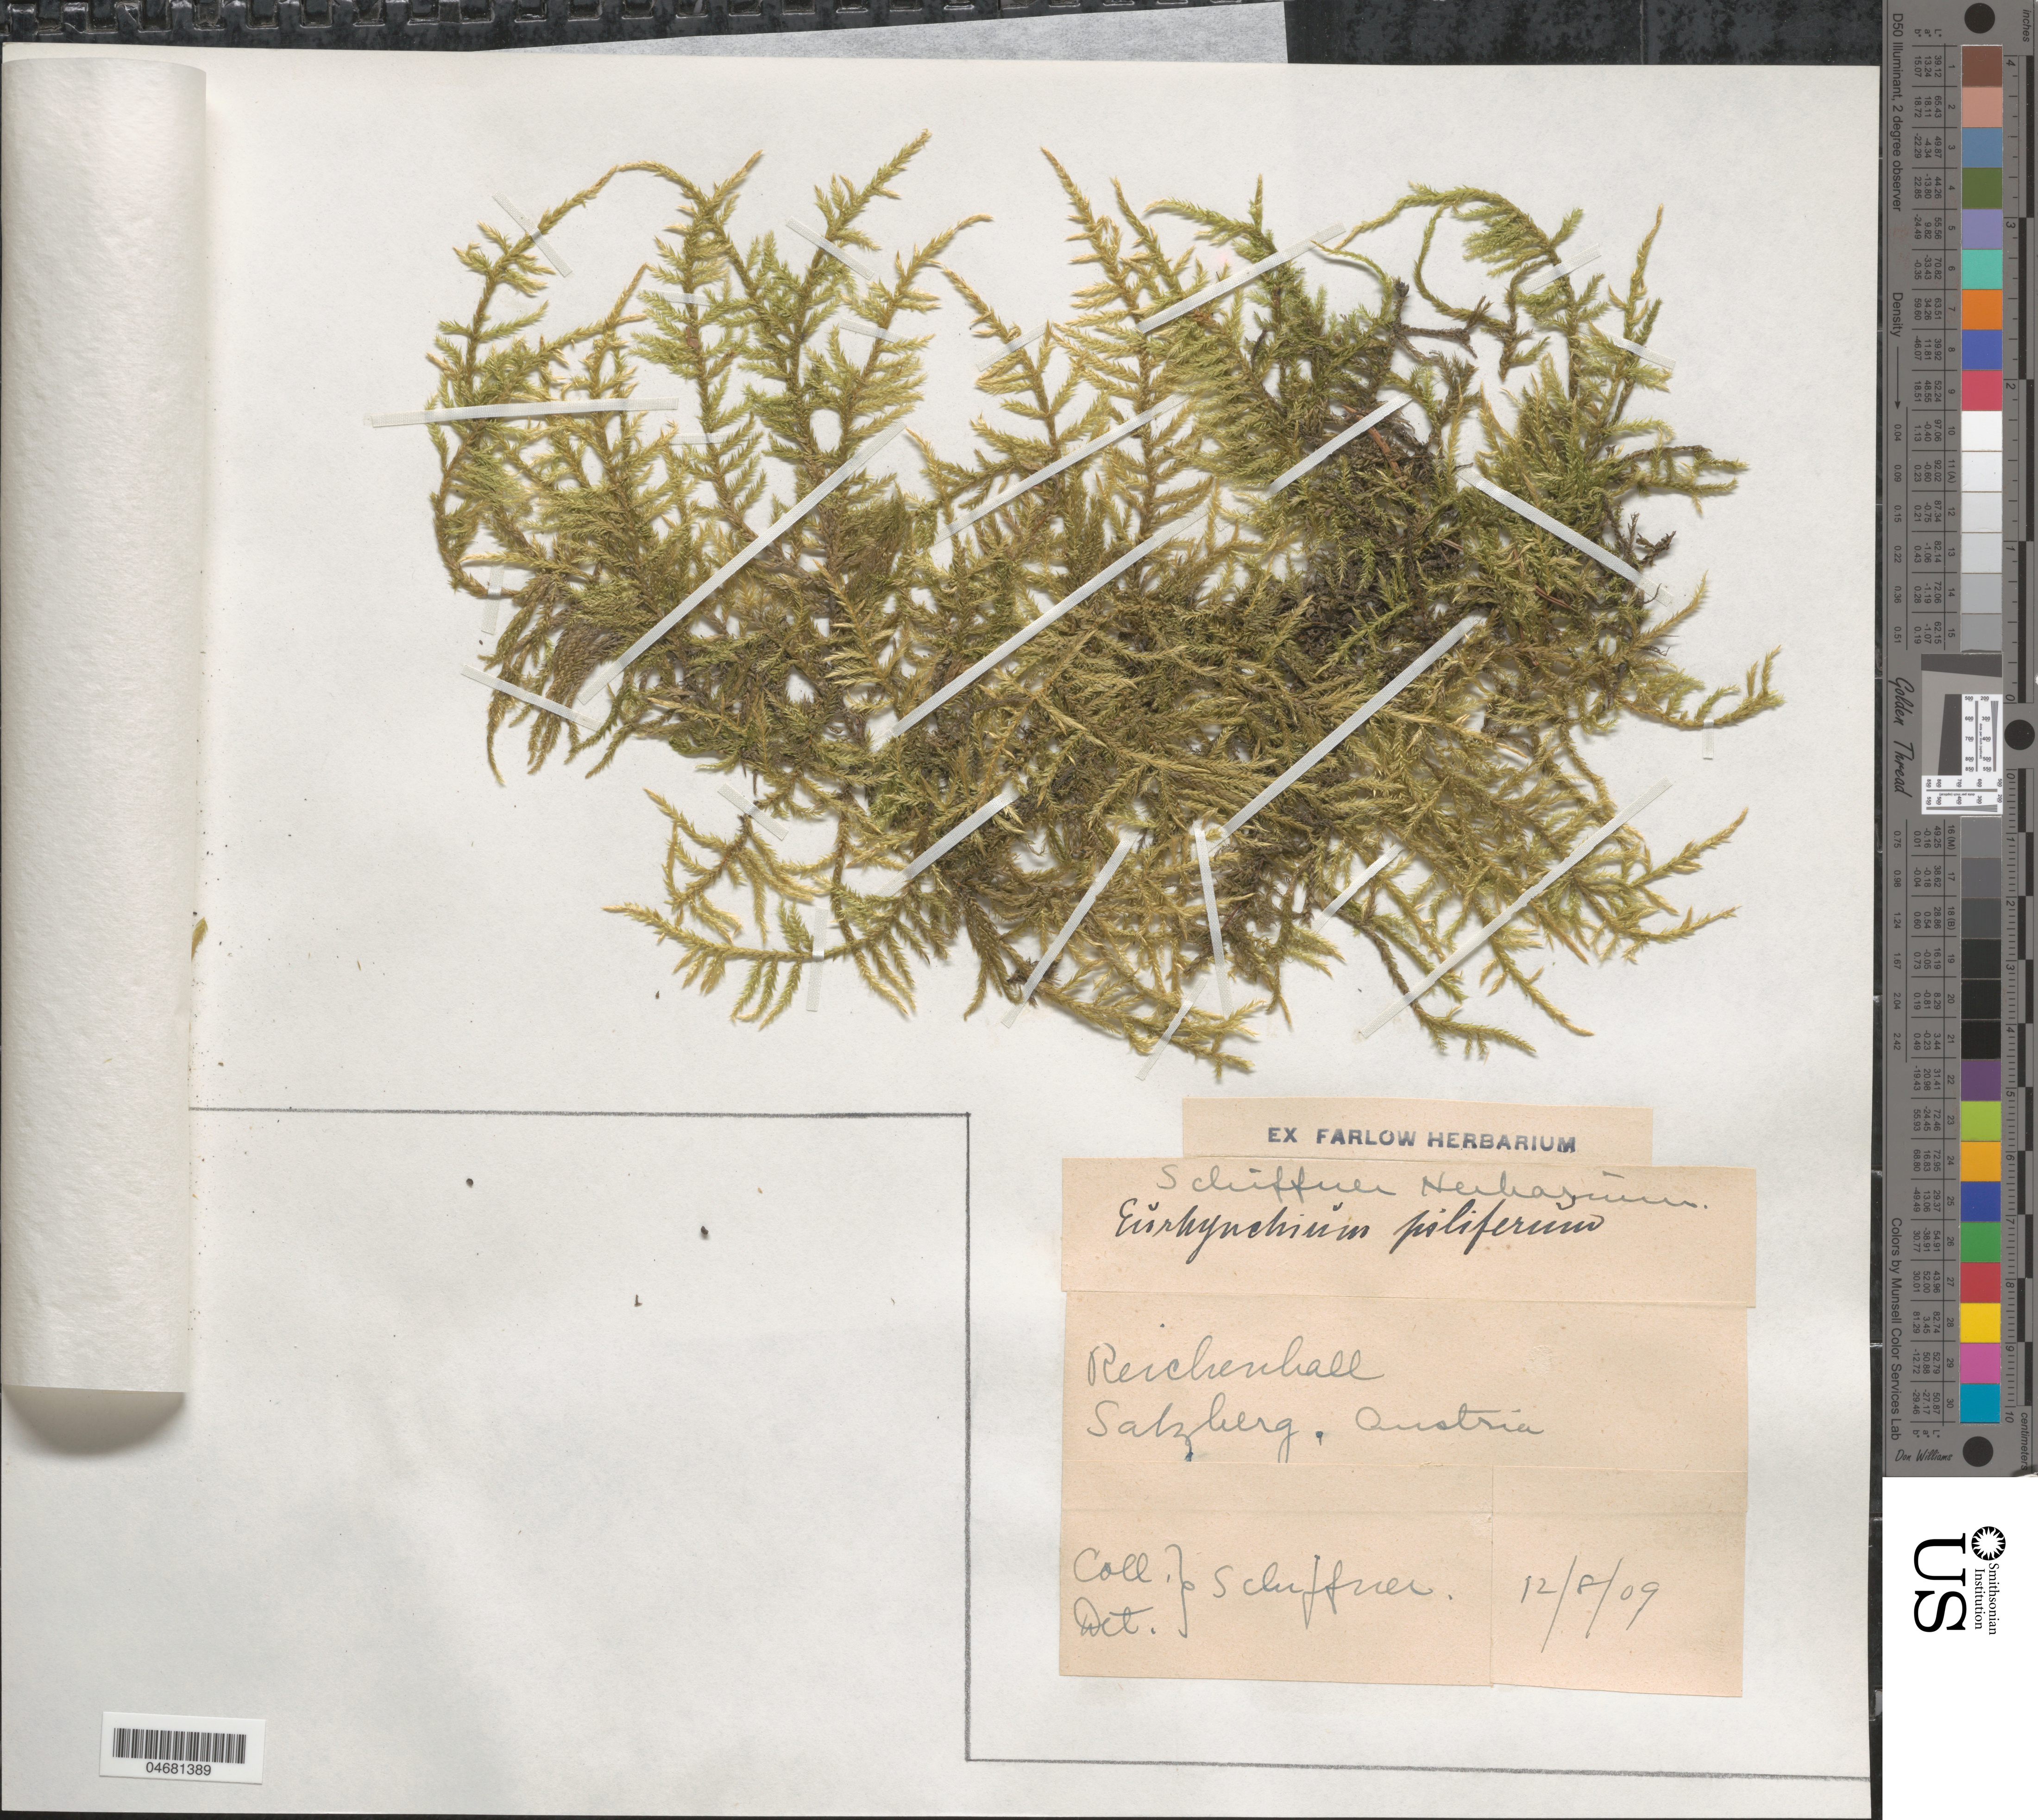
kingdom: Plantae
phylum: Bryophyta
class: Bryopsida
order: Hypnales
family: Brachytheciaceae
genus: Eurhynchium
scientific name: Eurhynchium piliferum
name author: (Hedw.) Schimp.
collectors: -. Schiffner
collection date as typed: Transcribed d/m/y: 12/8/9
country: Austria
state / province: Salzburg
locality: Reichenhall. Salzberg.